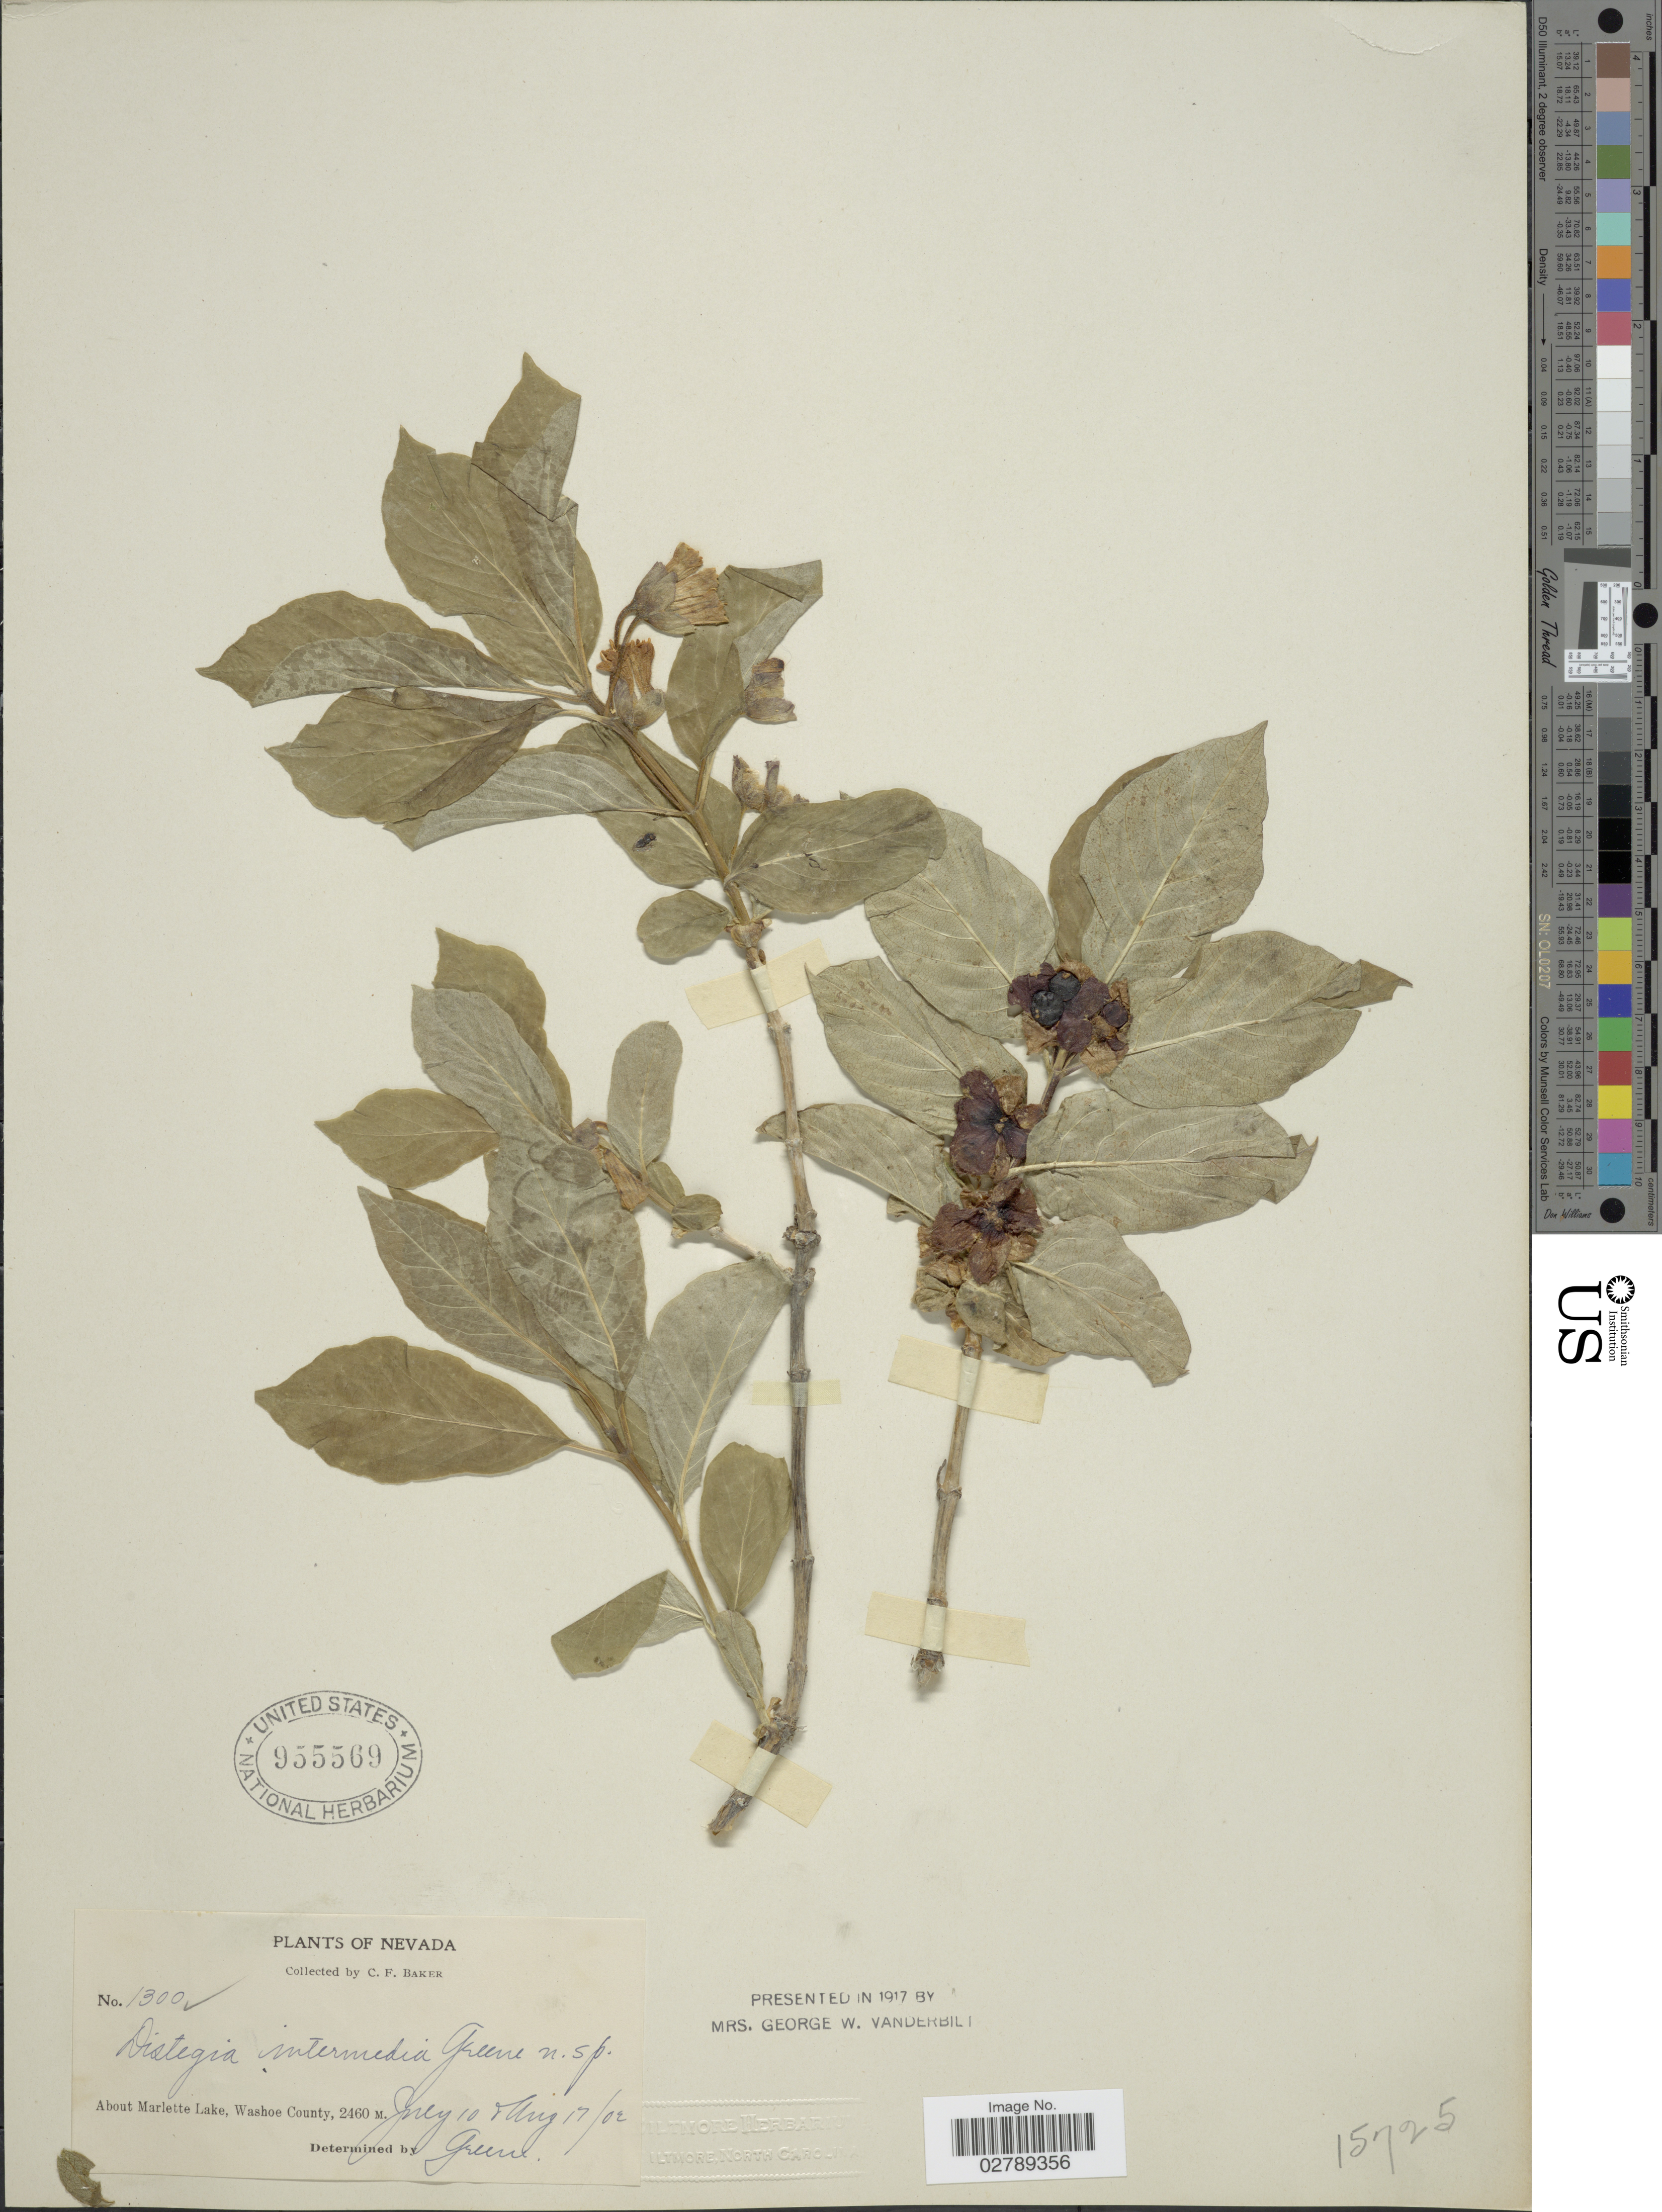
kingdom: Plantae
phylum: Tracheophyta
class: Magnoliopsida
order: Dipsacales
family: Caprifoliaceae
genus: Lonicera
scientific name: Lonicera involucrata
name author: (Richardson) Banks ex Spreng.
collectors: C. F. Baker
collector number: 1300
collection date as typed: Transcribed d/m/y: 10/7/2 to 17/8/2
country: United States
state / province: Nevada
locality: About Marlette Lake, Washoe County.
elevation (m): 2460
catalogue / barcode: US 955569